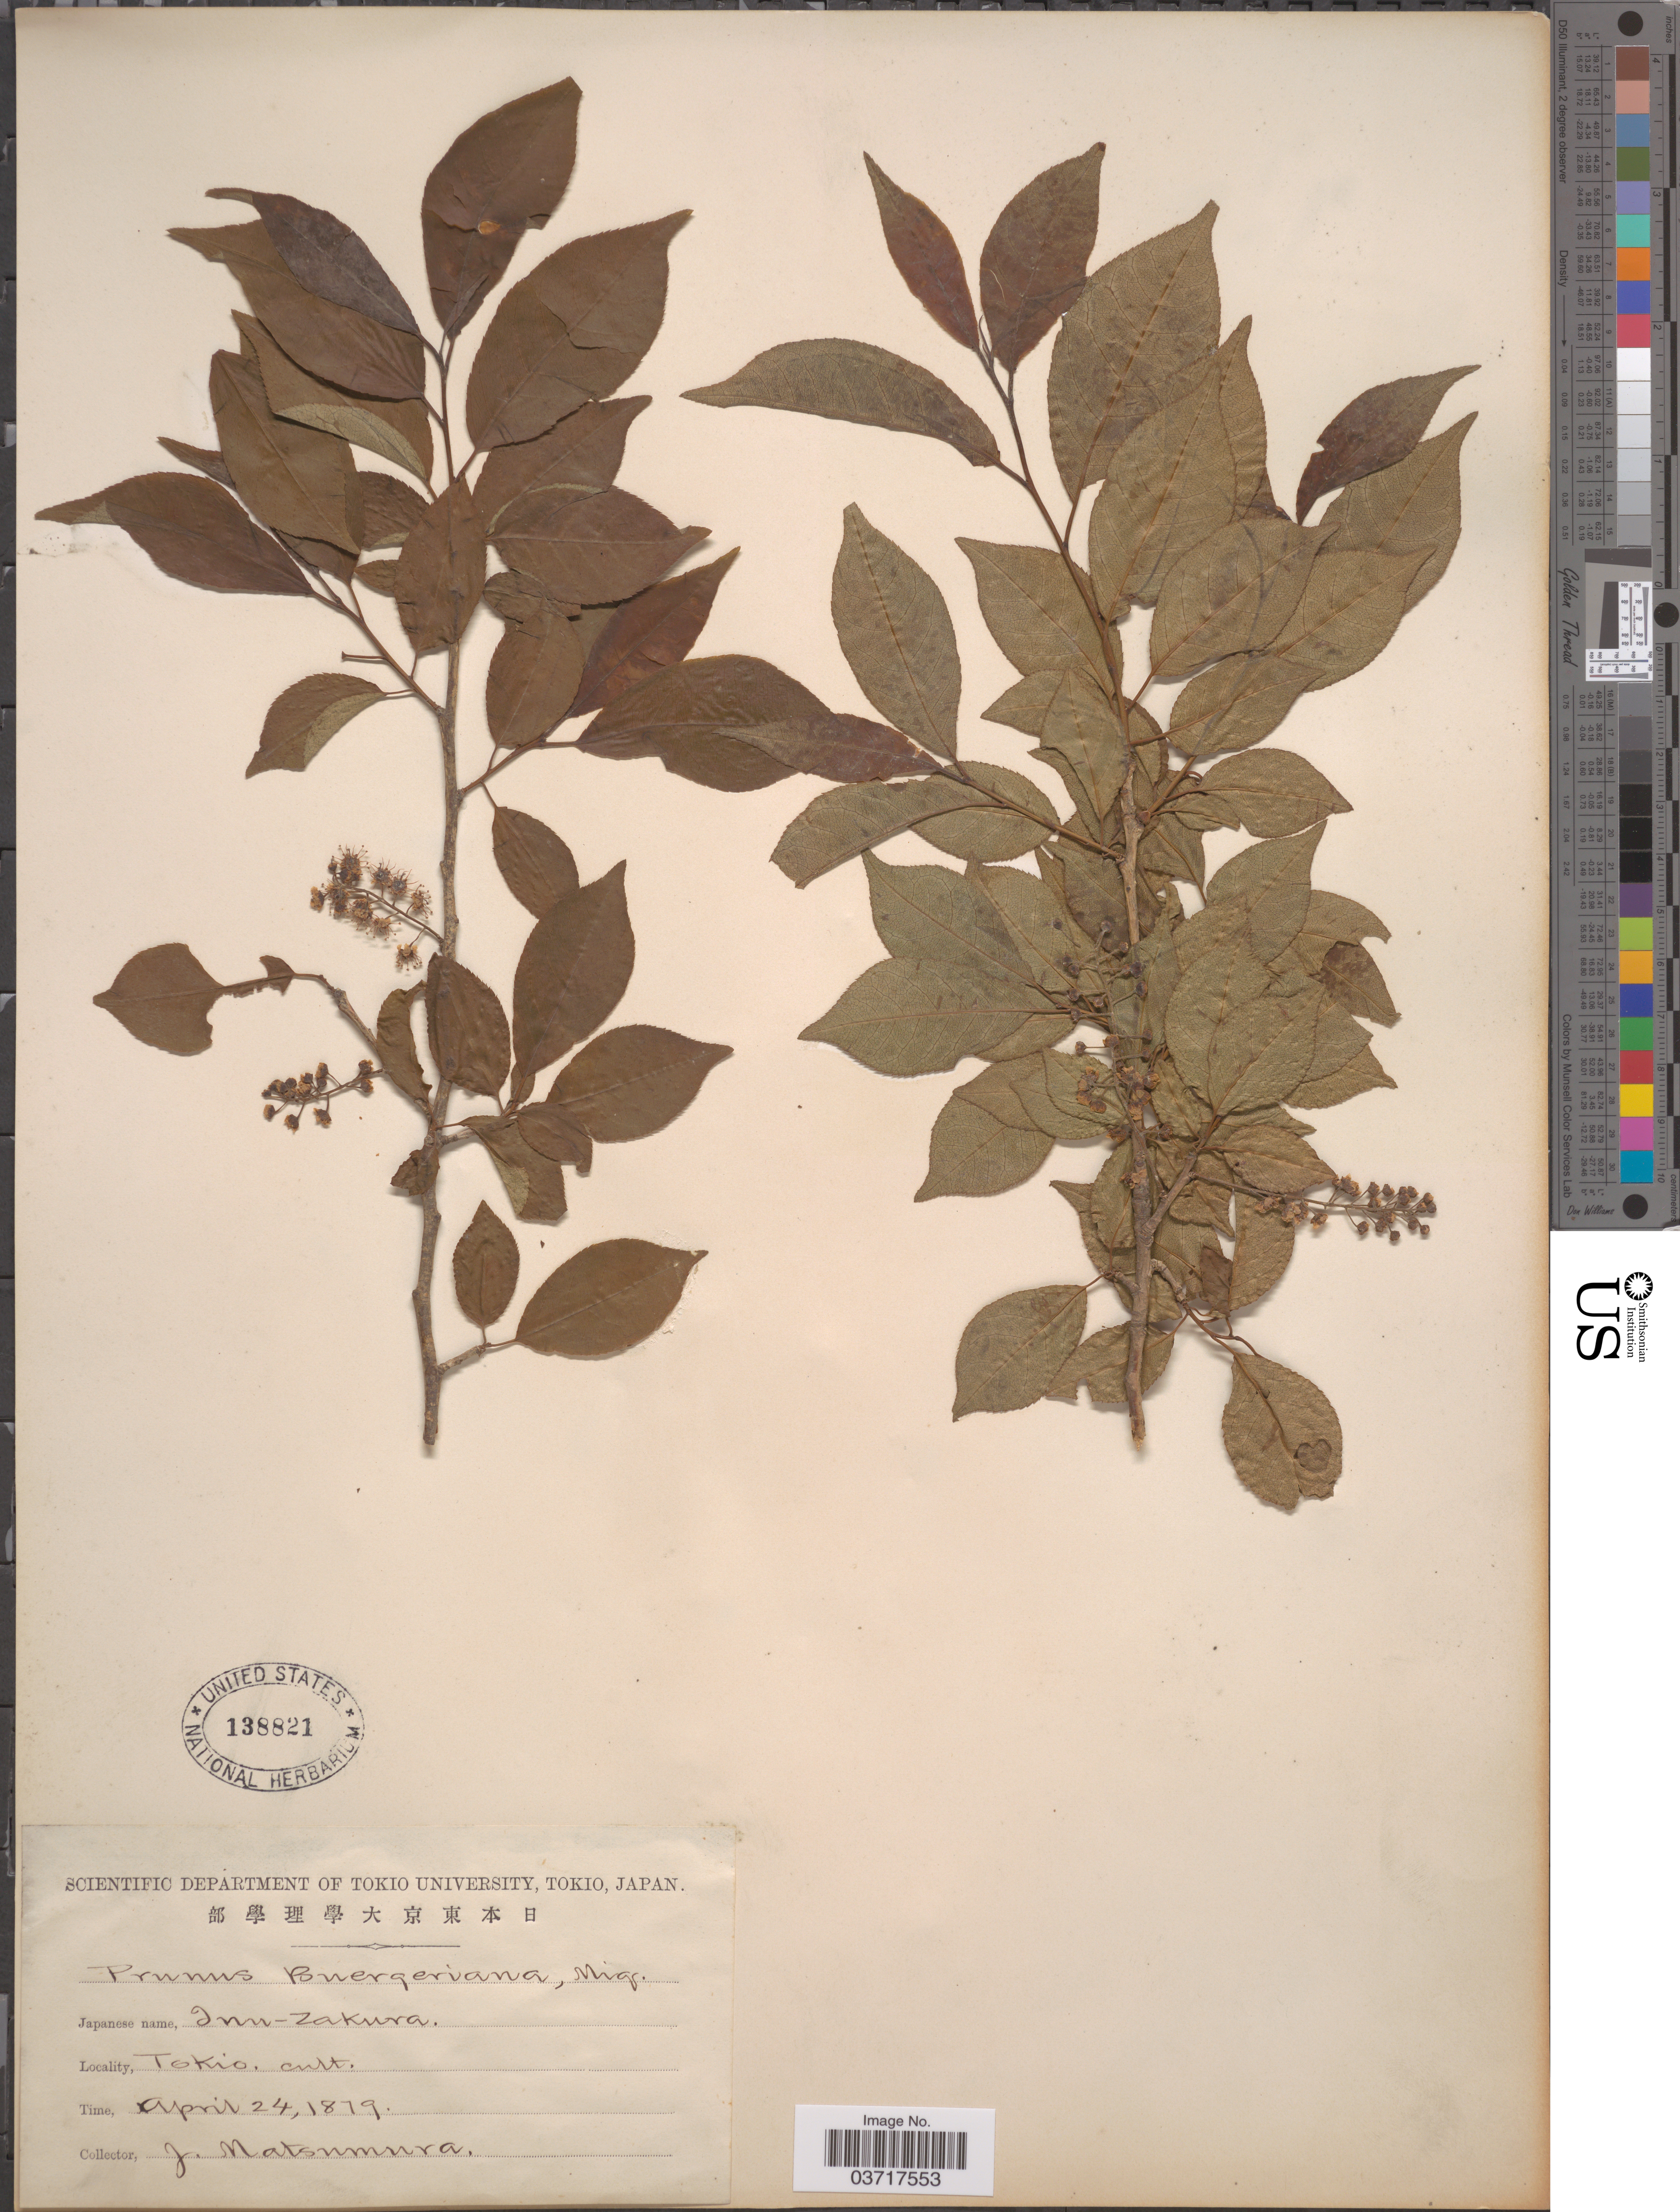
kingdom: Plantae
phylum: Tracheophyta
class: Magnoliopsida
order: Rosales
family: Rosaceae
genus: Prunus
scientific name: Prunus buergeriana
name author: Miq.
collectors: J. Matsumura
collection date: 1879-04-24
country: Japan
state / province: Tokyo, Federal City of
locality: Tokio.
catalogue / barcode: US 138821